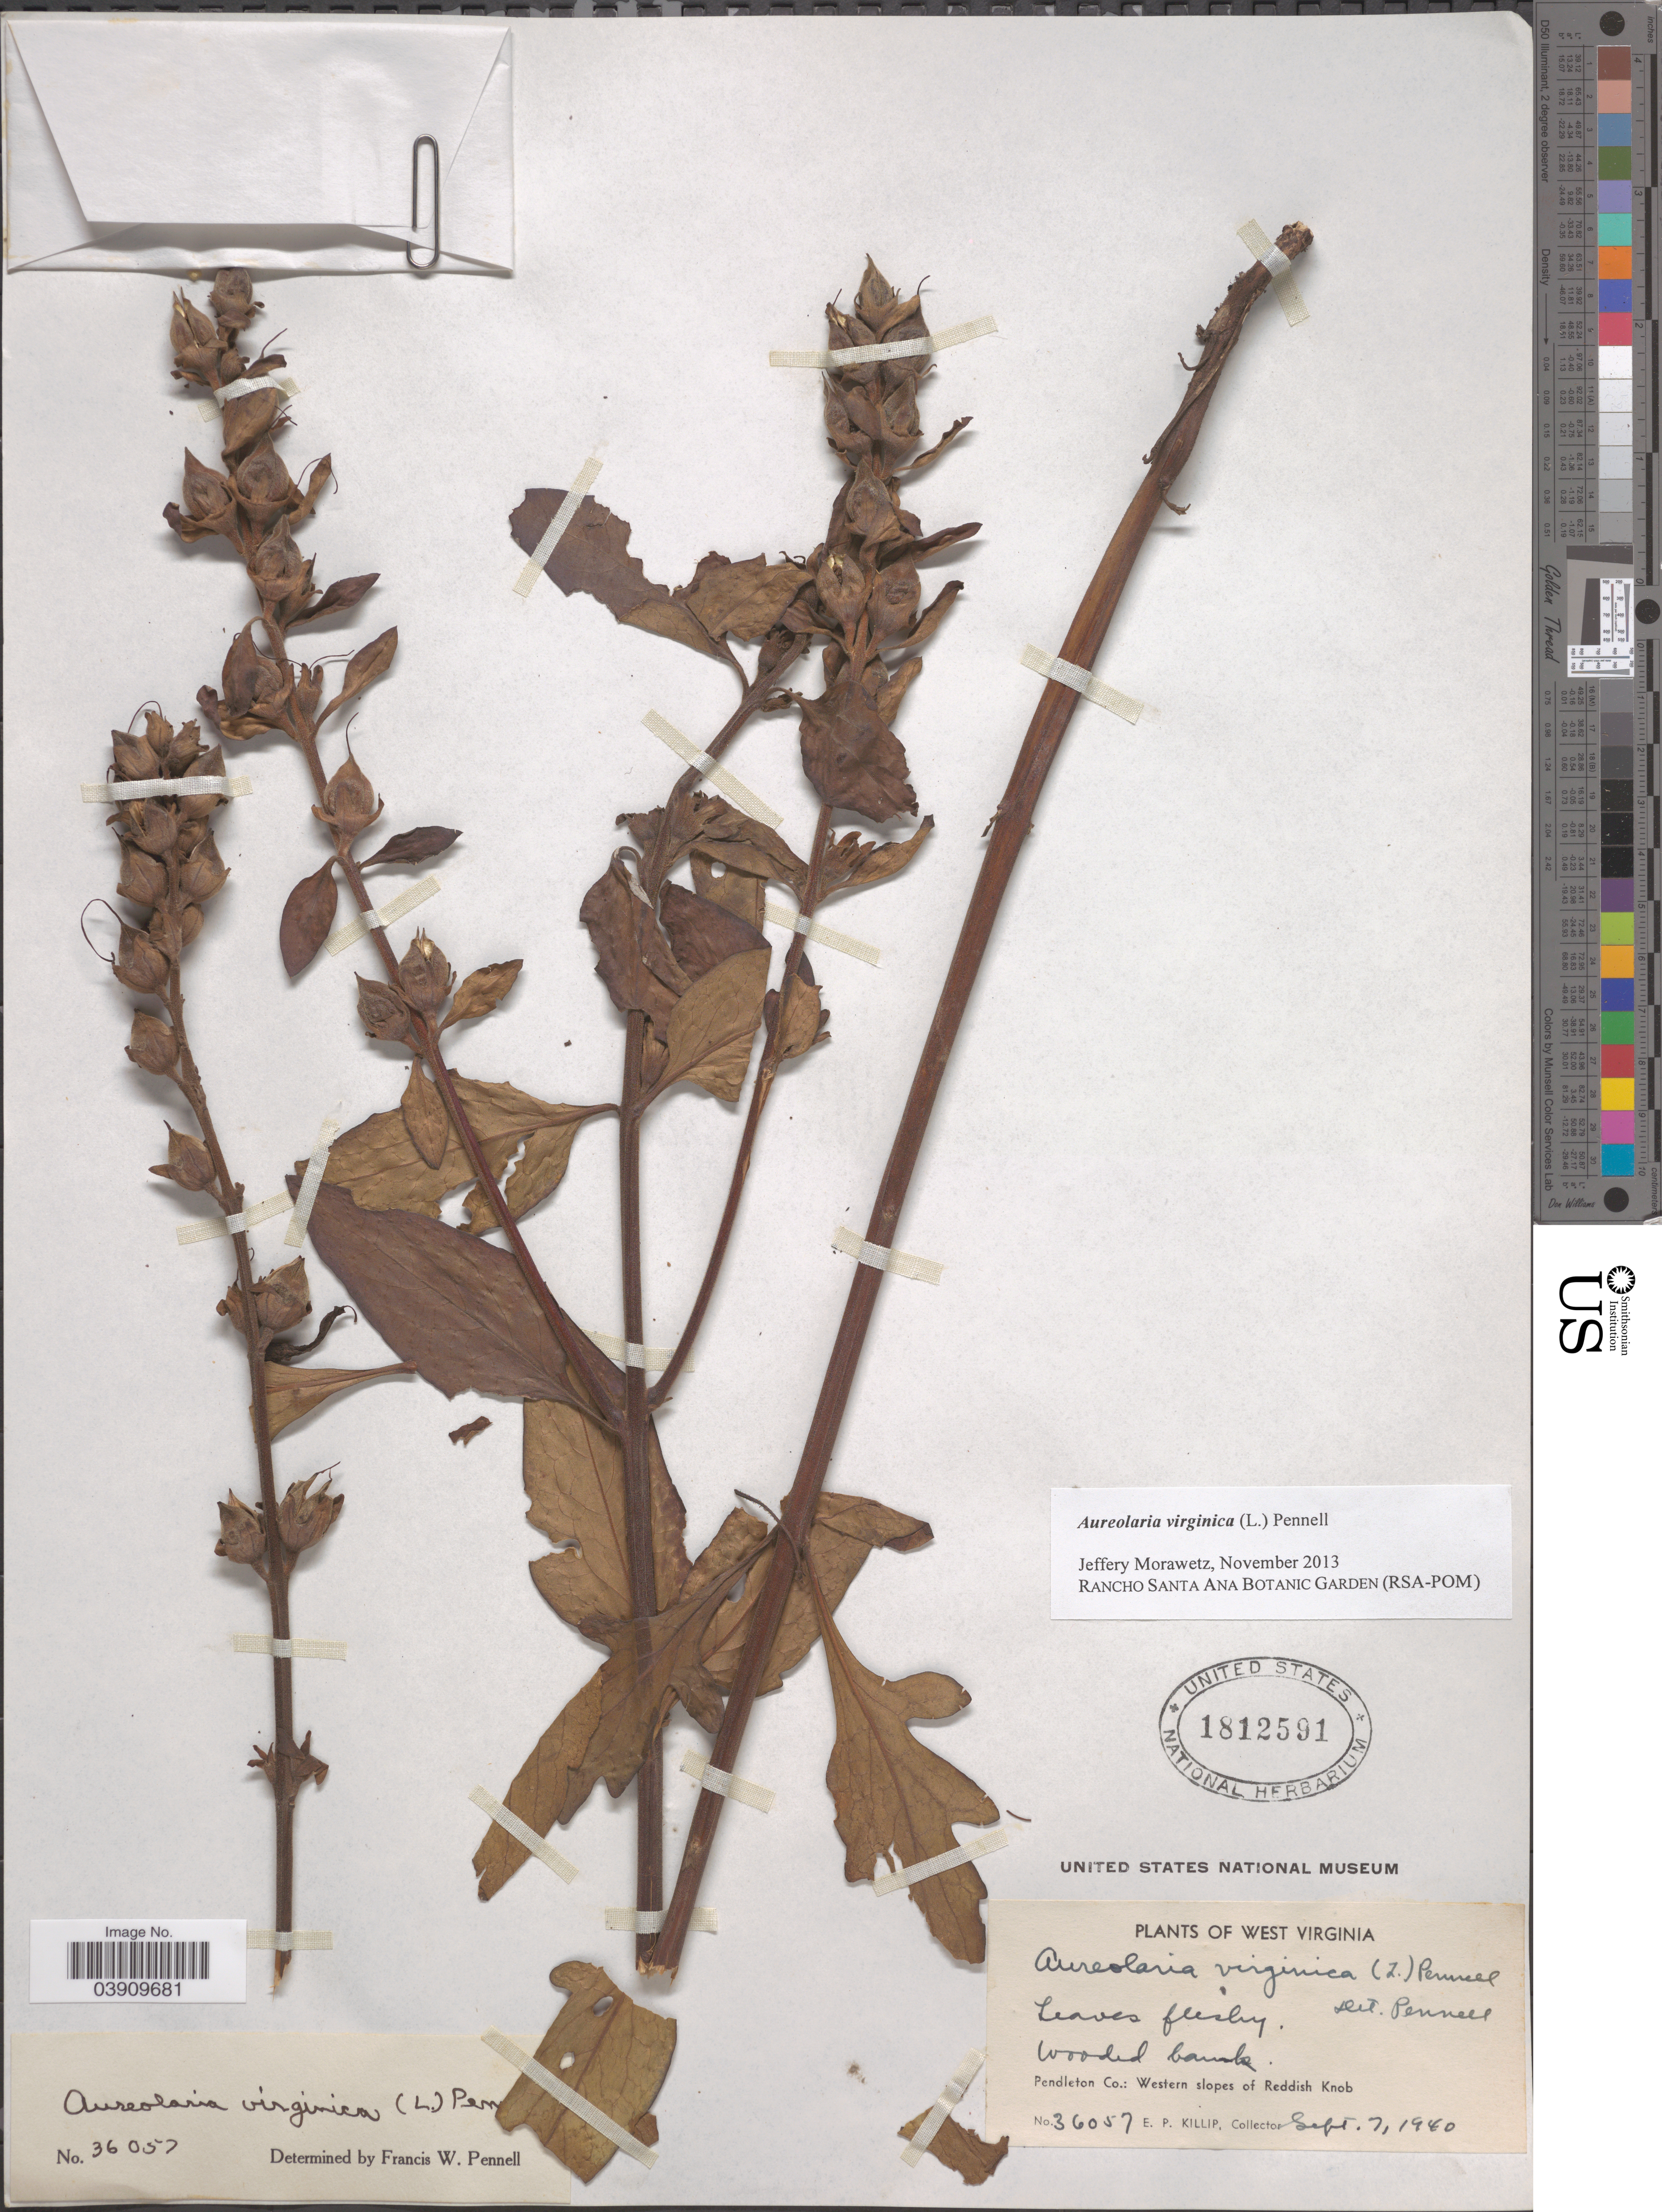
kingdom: Plantae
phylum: Tracheophyta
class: Magnoliopsida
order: Lamiales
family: Orobanchaceae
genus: Aureolaria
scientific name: Aureolaria virginica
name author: (L.) Pennell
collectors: E. P. Killip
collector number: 36057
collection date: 1940-09-07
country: United States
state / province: West Virginia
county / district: Pendleton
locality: Pendleton Co.: Western slopes of Reddish Knob.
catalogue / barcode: US 1812591